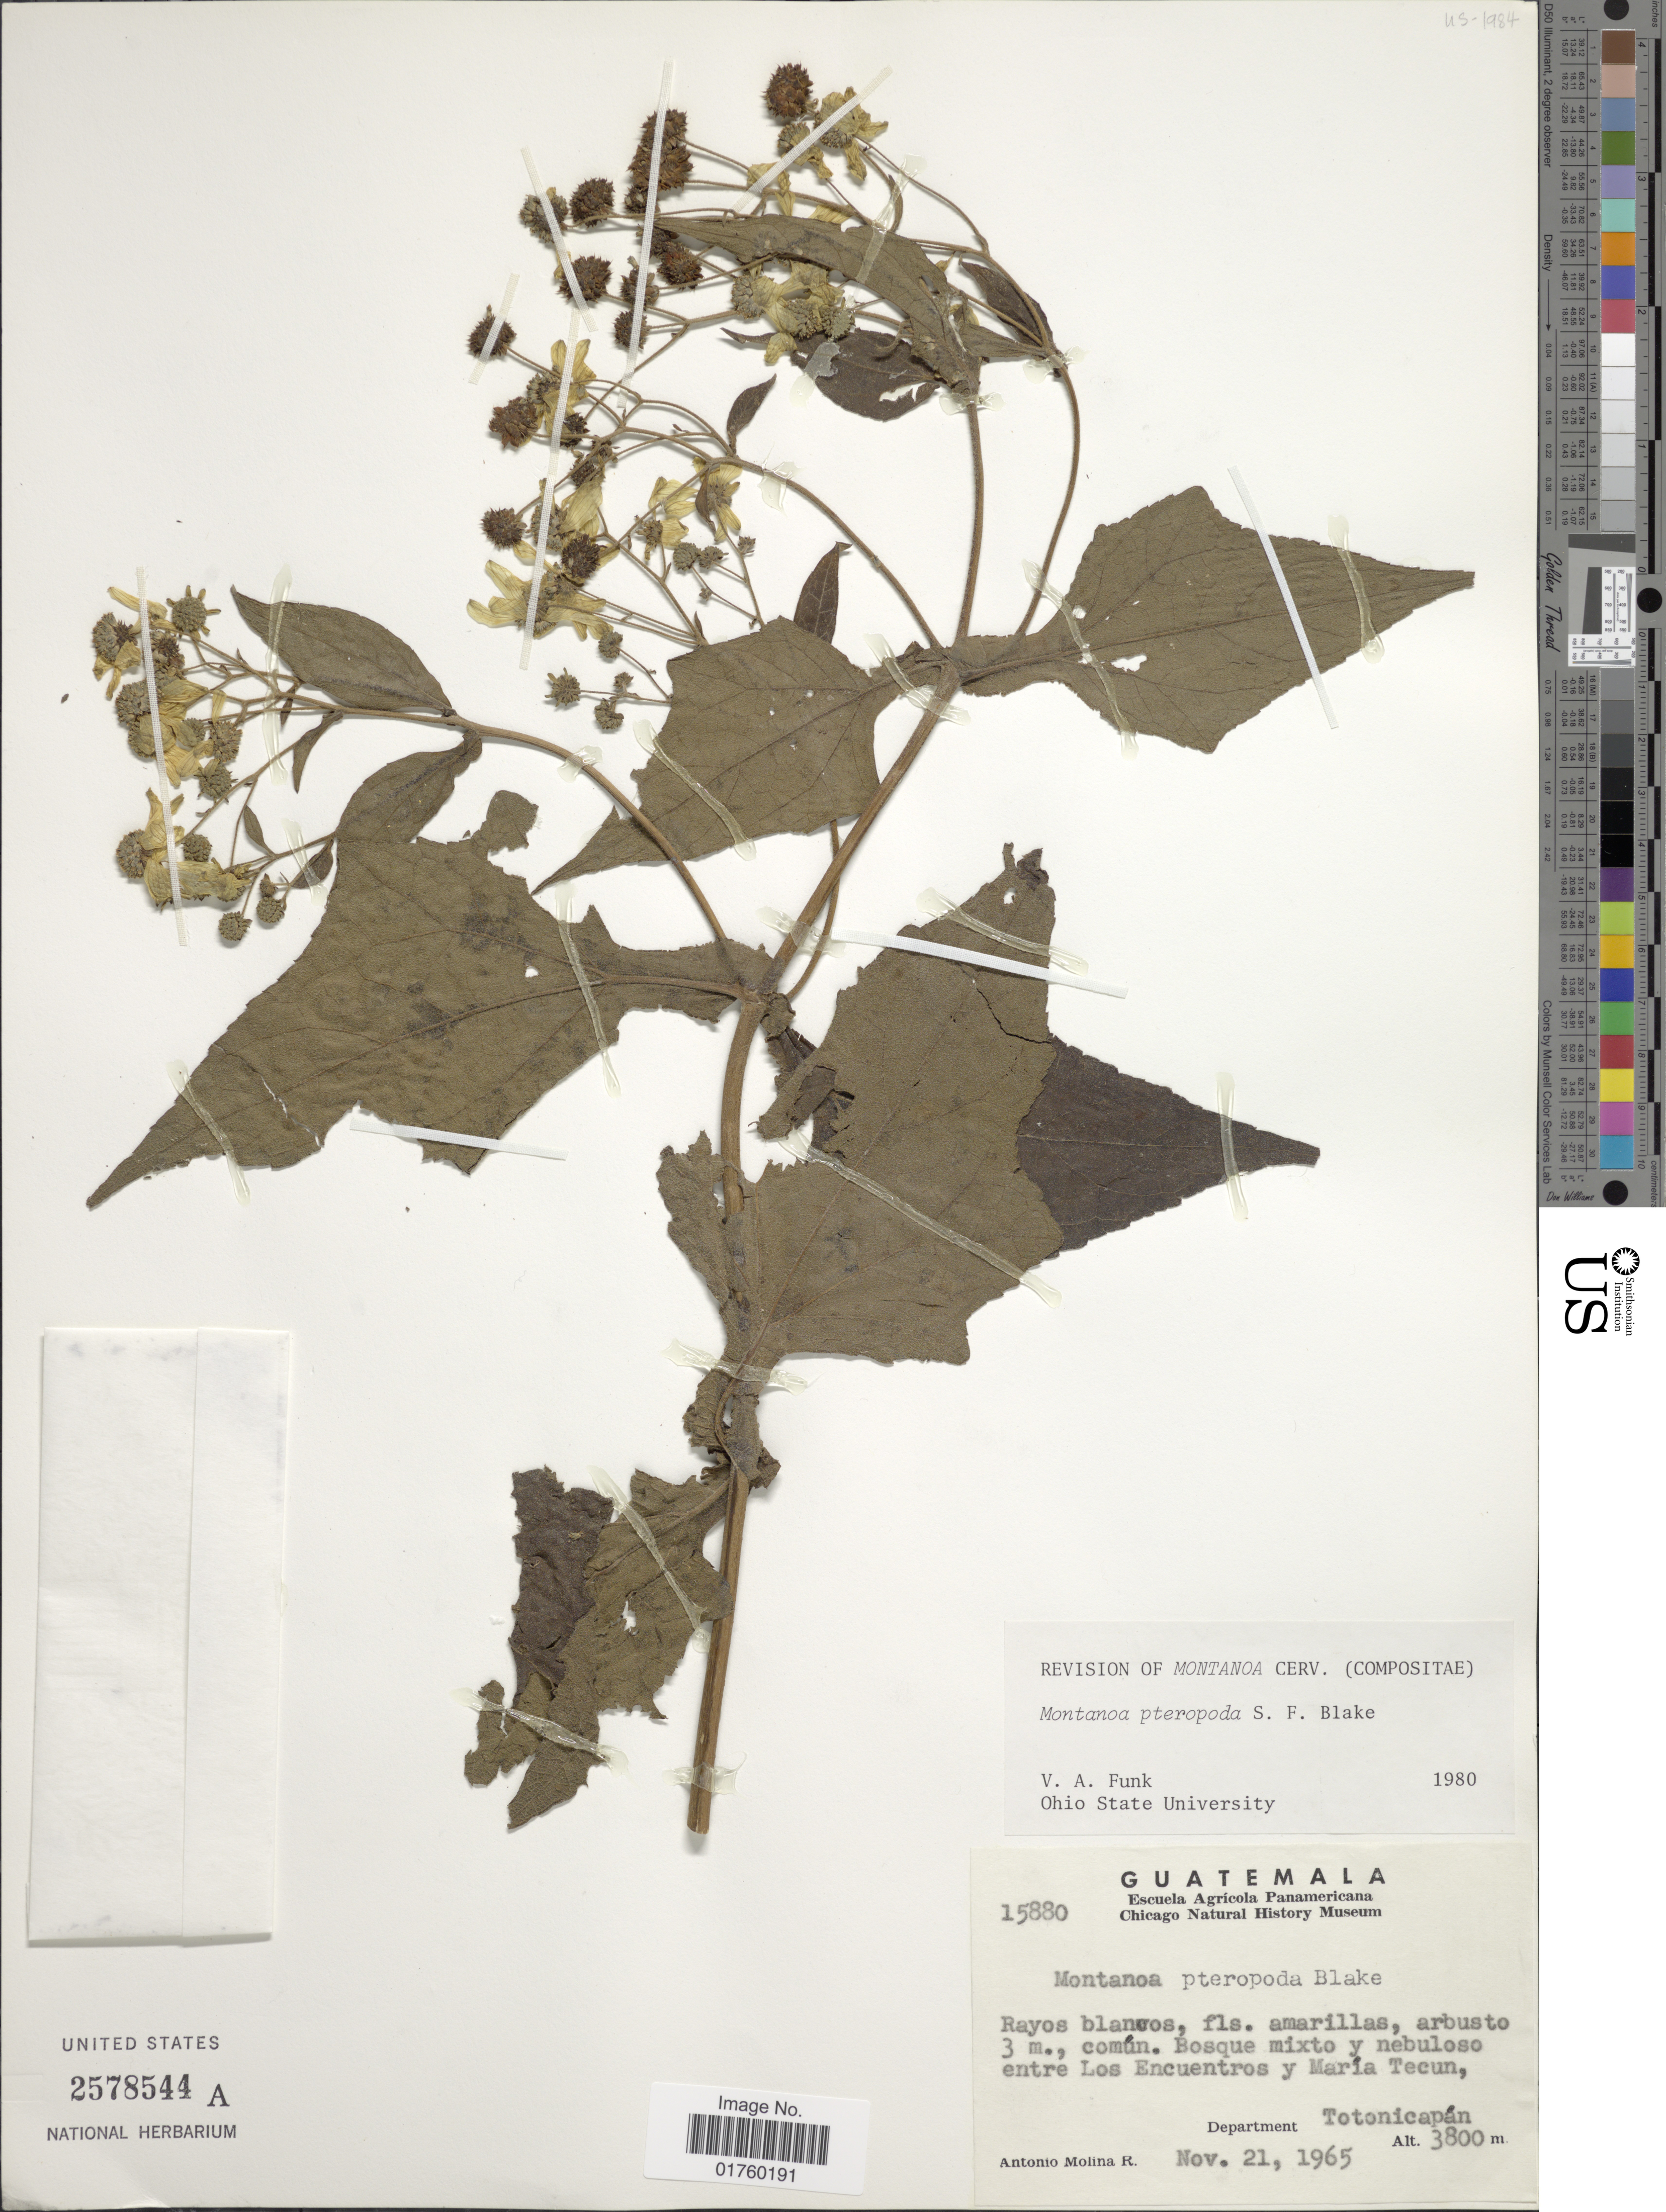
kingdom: Plantae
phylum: Tracheophyta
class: Magnoliopsida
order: Asterales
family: Asteraceae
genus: Montanoa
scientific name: Montanoa pteropoda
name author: S.F. Blake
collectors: A. Molina R.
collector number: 15880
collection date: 1965-11-21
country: Guatemala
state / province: Totonicapan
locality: Comun. Bosque mixto y nebulose entre Los Encuentros y Maria Tecun.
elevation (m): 3800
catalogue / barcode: US 2578544A